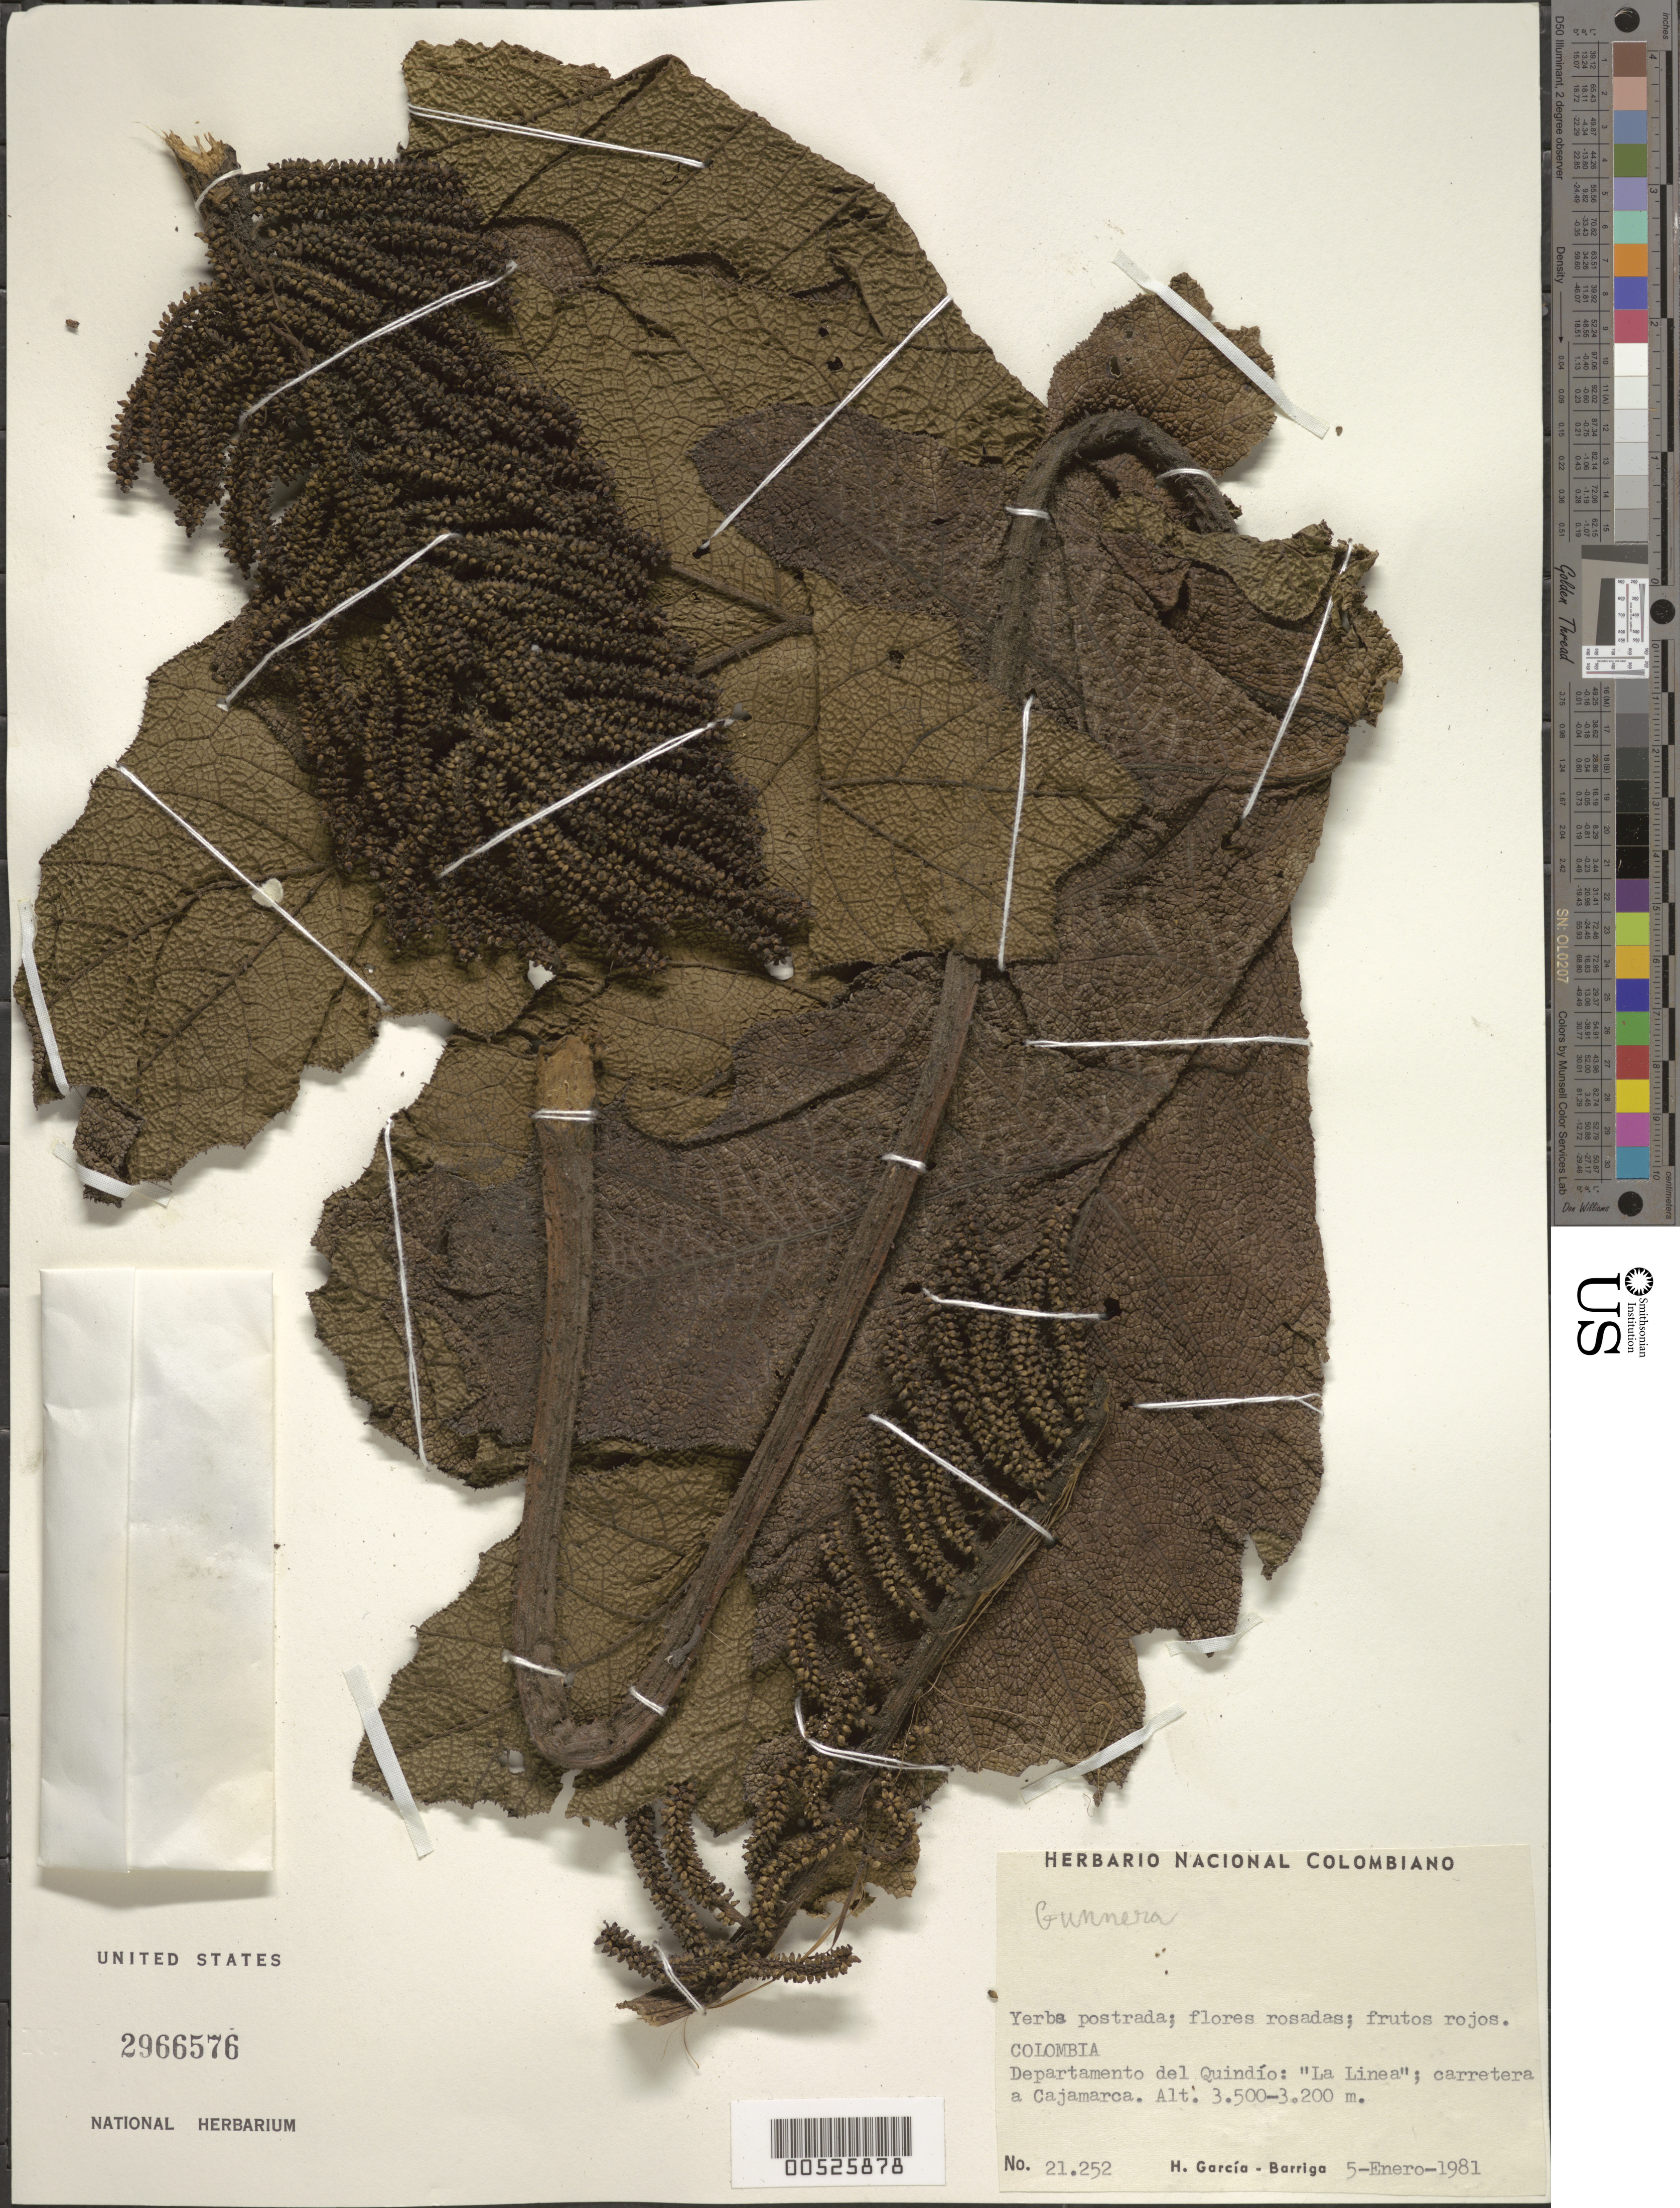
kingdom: Plantae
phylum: Tracheophyta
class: Magnoliopsida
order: Gunnerales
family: Gunneraceae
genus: Gunnera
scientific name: Gunnera sp.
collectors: H. García Barriga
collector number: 21252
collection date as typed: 05 Jan 1981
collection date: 1981-01-05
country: Colombia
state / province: Quindío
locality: "La Linea"; Carretera a Cajamarca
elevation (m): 3200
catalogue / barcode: US 2966576